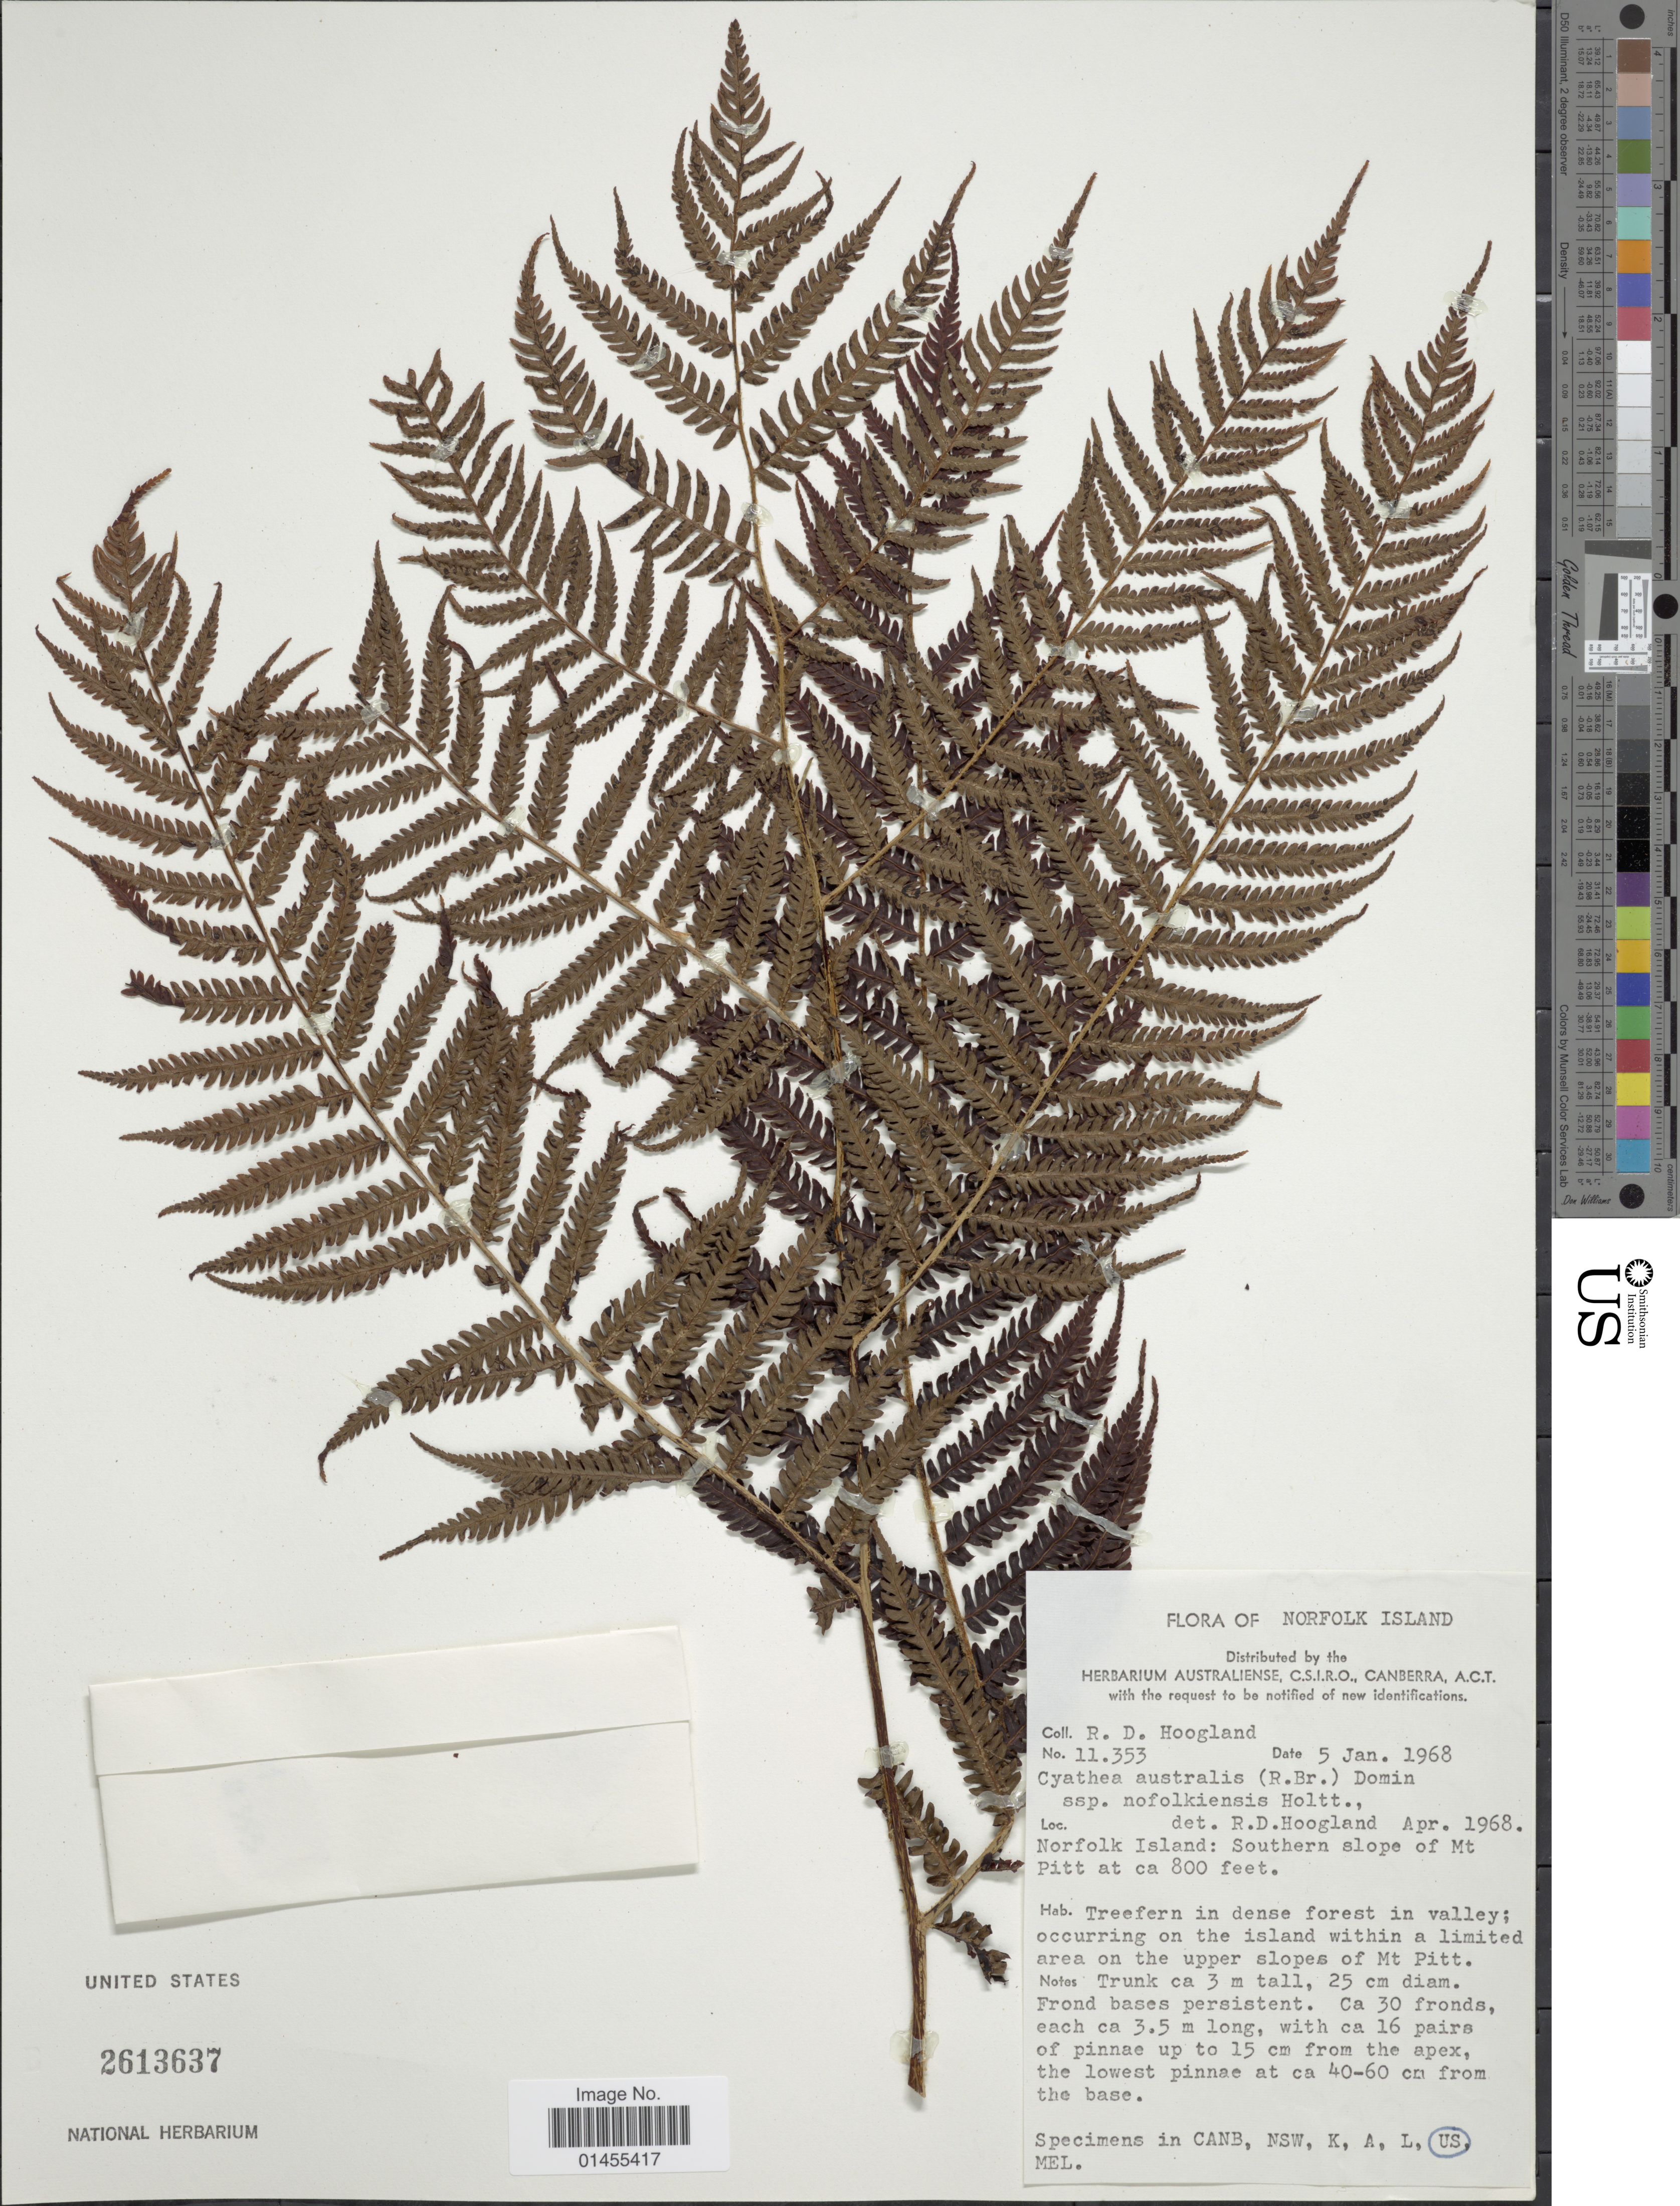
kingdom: Plantae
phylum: Tracheophyta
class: Polypodiopsida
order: Cyatheales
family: Cyatheaceae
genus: Alsophila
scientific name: Alsophila australis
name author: R. Br.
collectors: R. D. Hoogland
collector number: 11353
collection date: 1968-01-05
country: Australia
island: Norfolk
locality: Gunong Laium, Sungei Balapau, Ulu Tinjar.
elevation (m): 244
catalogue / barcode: US 2613637